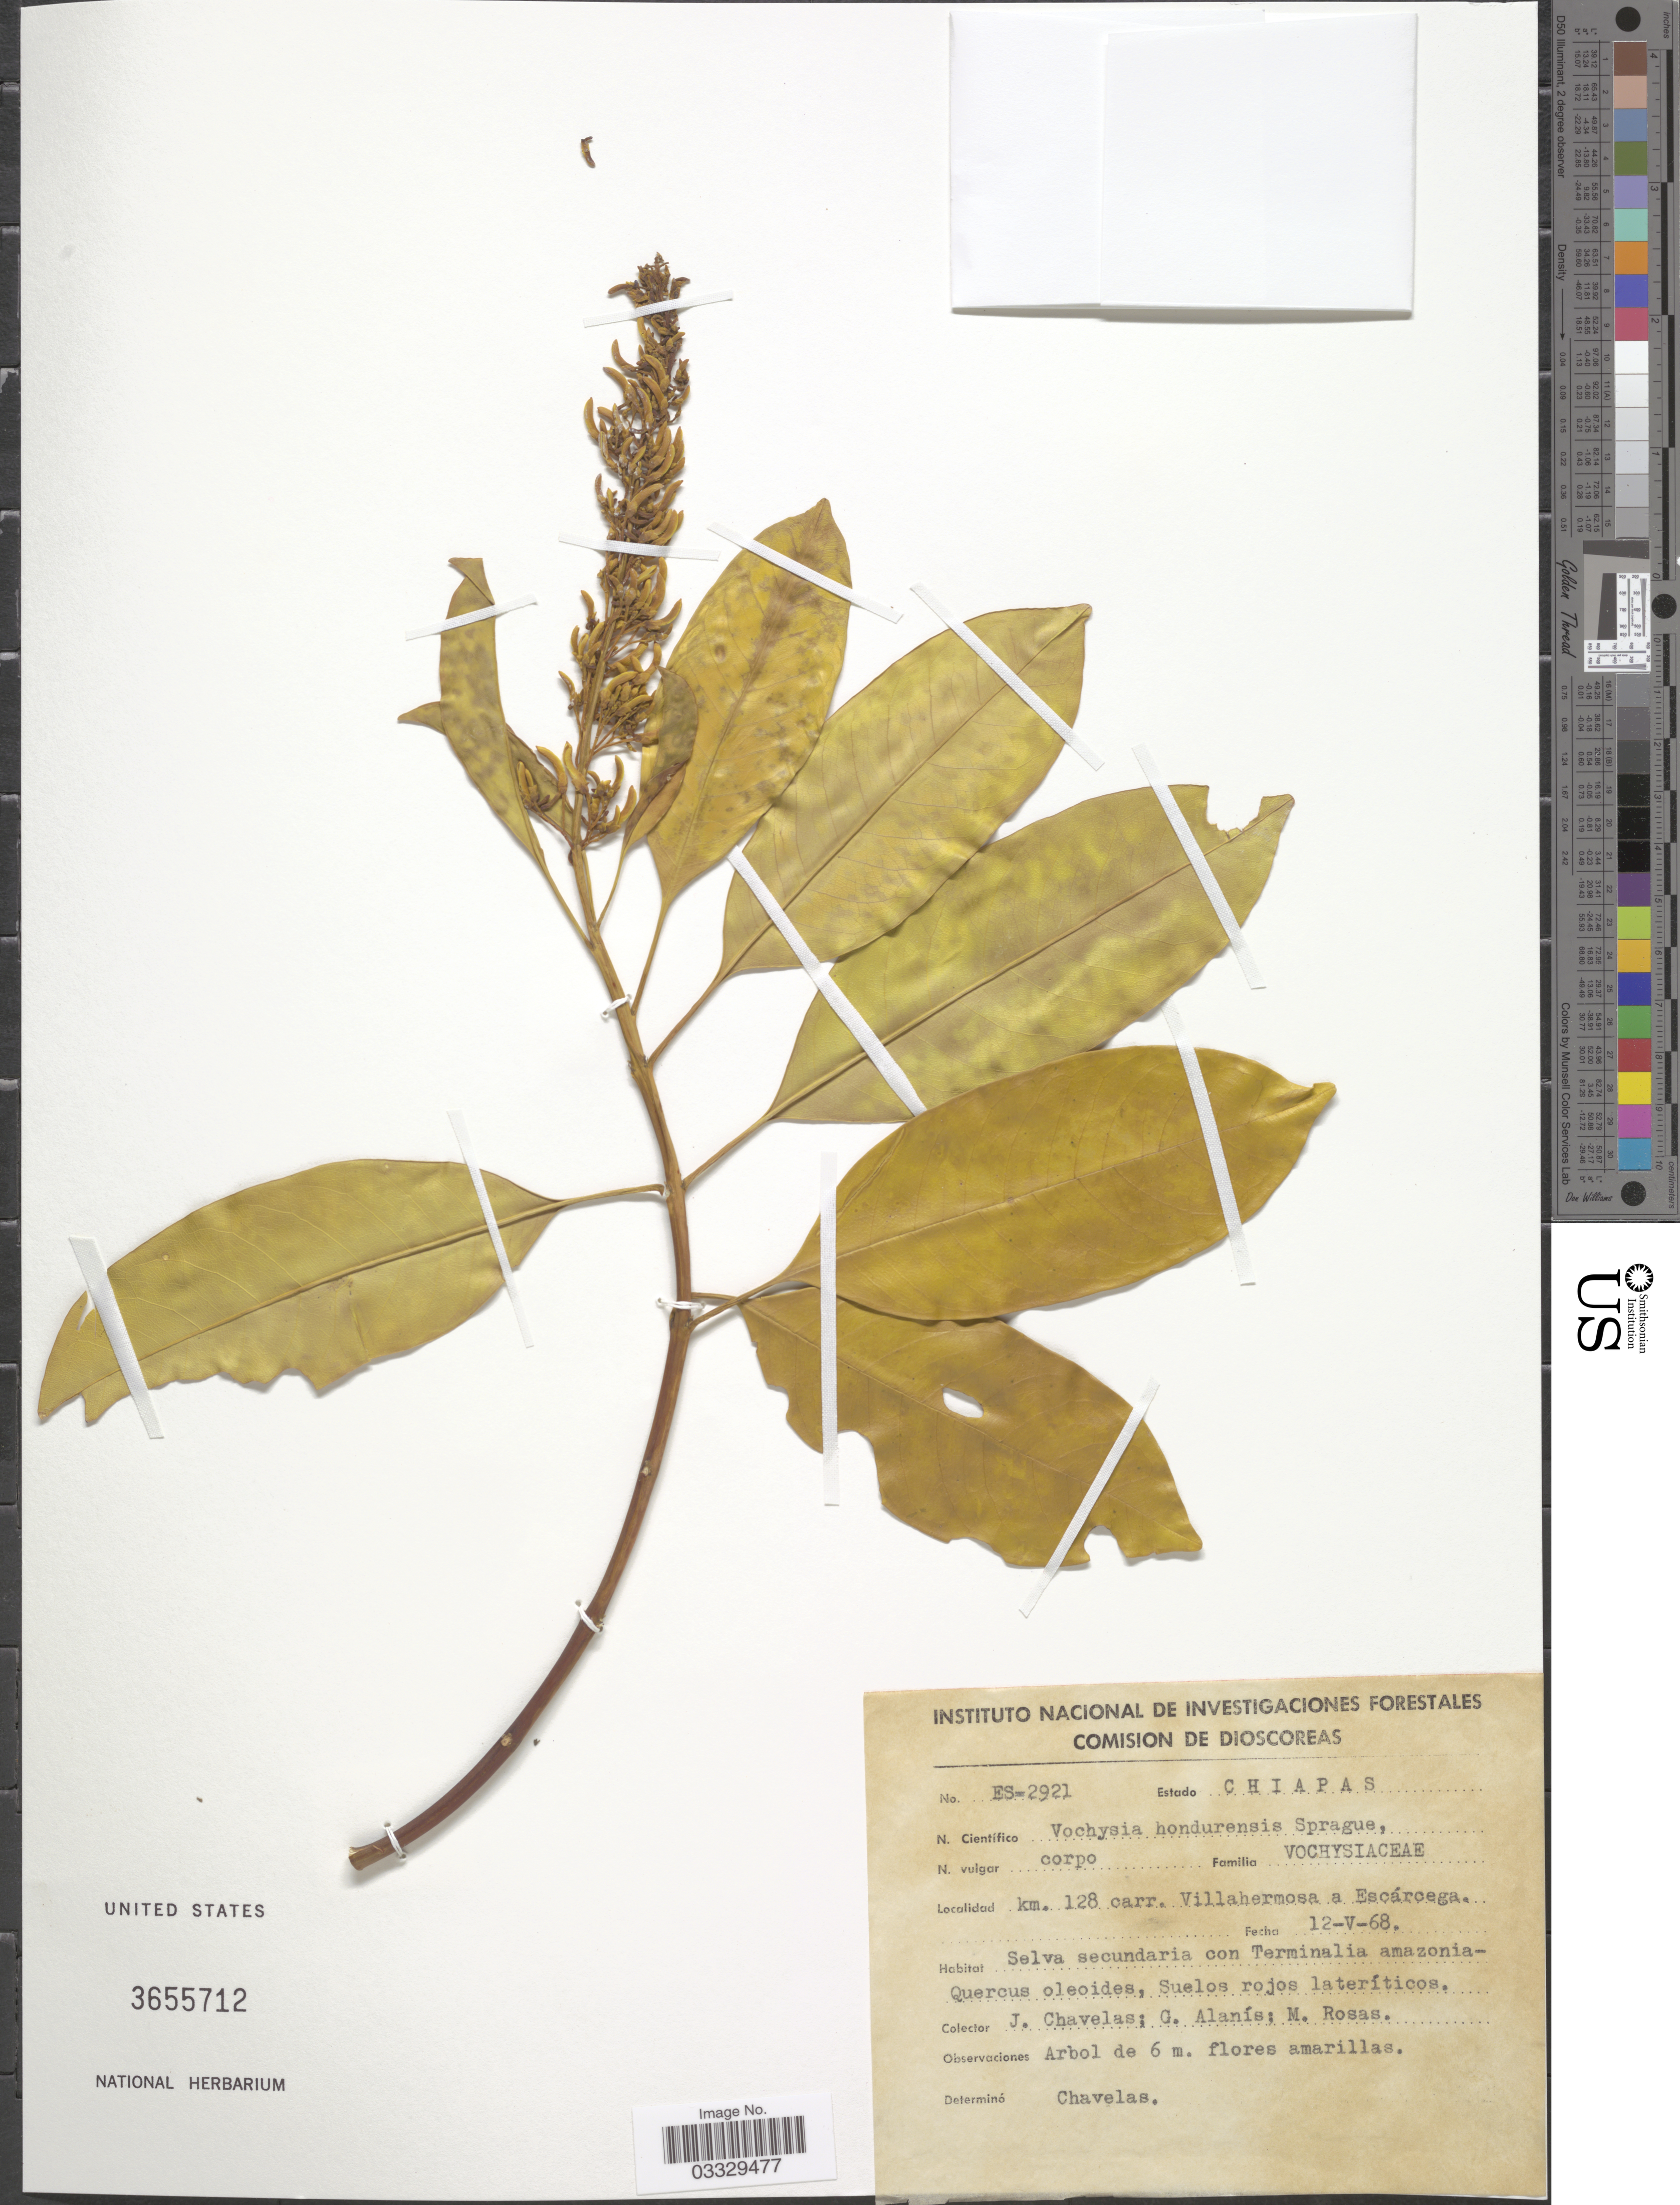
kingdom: Plantae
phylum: Tracheophyta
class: Magnoliopsida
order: Myrtales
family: Vochysiaceae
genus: Vochysia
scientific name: Vochysia hondurensis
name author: Sprague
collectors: Chavelas, J., G. Alanis & M. Rosas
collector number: ES-2921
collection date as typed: Transcribed d/m/y: 12/5/68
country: Mexico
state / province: Chiapas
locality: Km. 128 carr. Villahermosa a Escárcega.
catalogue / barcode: US 3655712